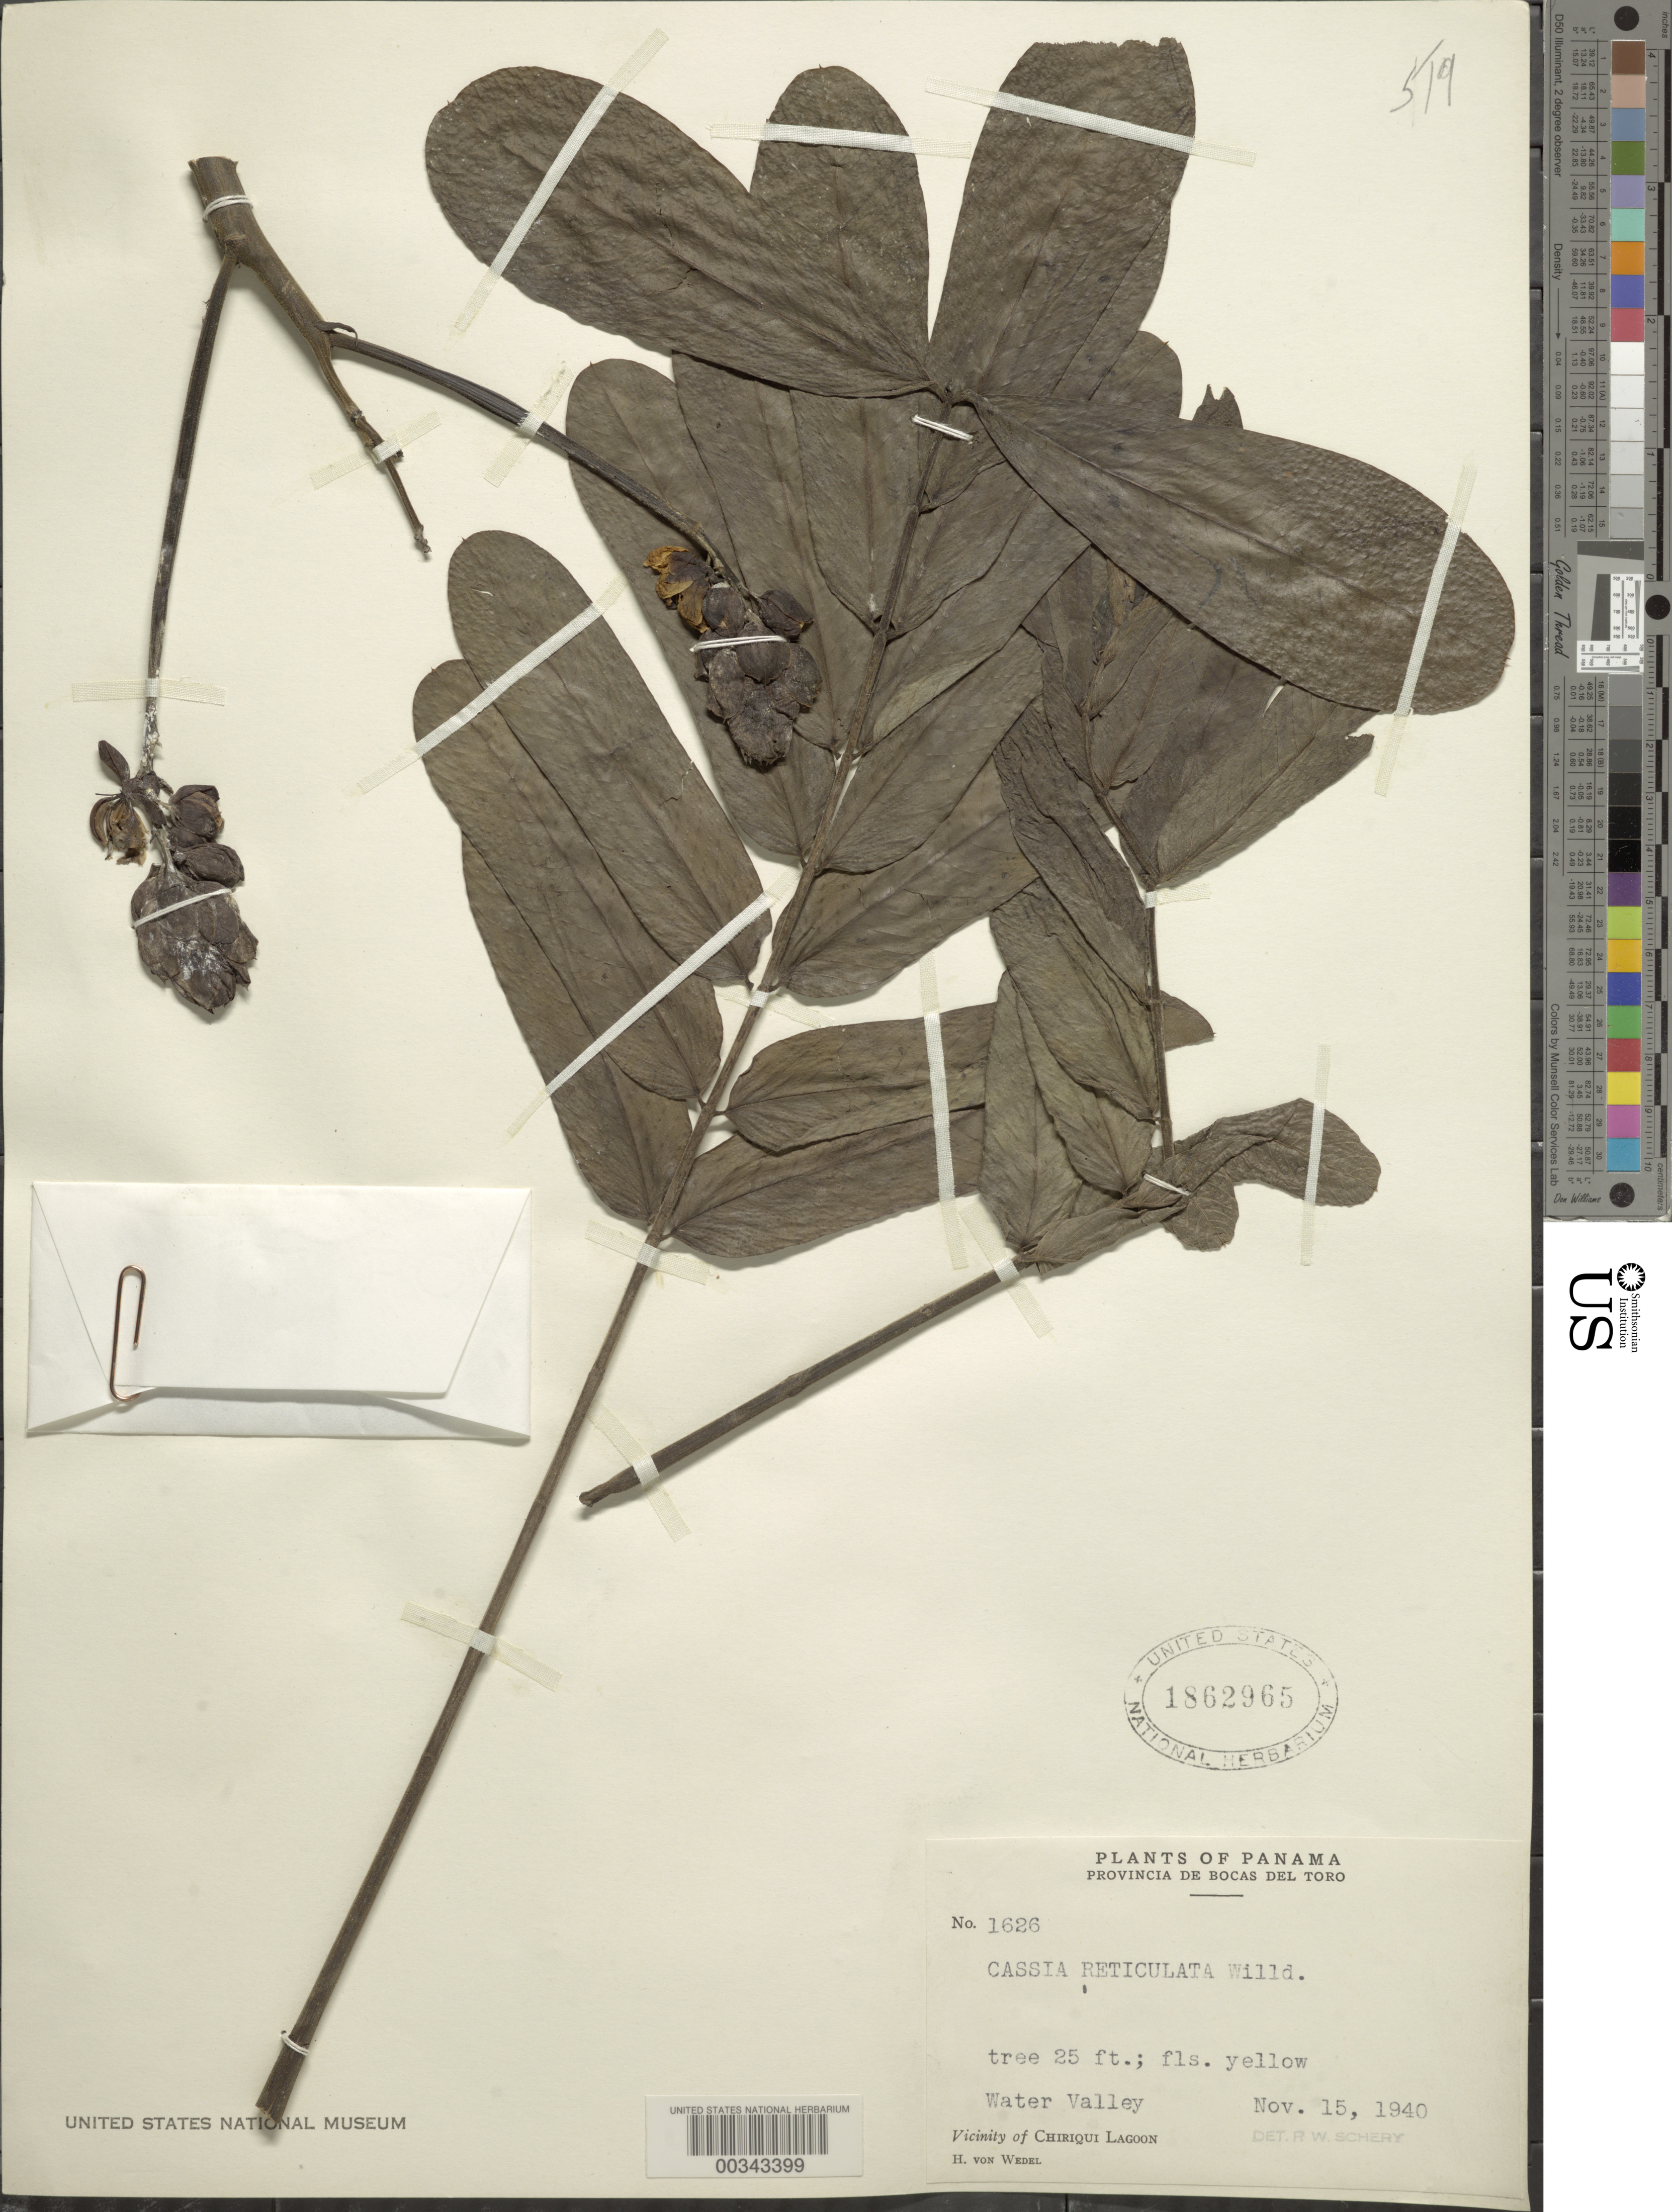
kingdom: Plantae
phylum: Tracheophyta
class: Magnoliopsida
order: Fabales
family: Fabaceae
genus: Senna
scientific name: Senna reticulata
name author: (Willd.) H.S. Irwin & Barneby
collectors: H. von Wedel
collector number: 1626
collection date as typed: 15 Nov 1940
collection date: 1940-11-15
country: Panama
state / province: Bocas del Toro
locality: Water Valley; vicinity of Chiriquí Lagoon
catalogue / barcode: US 1862965